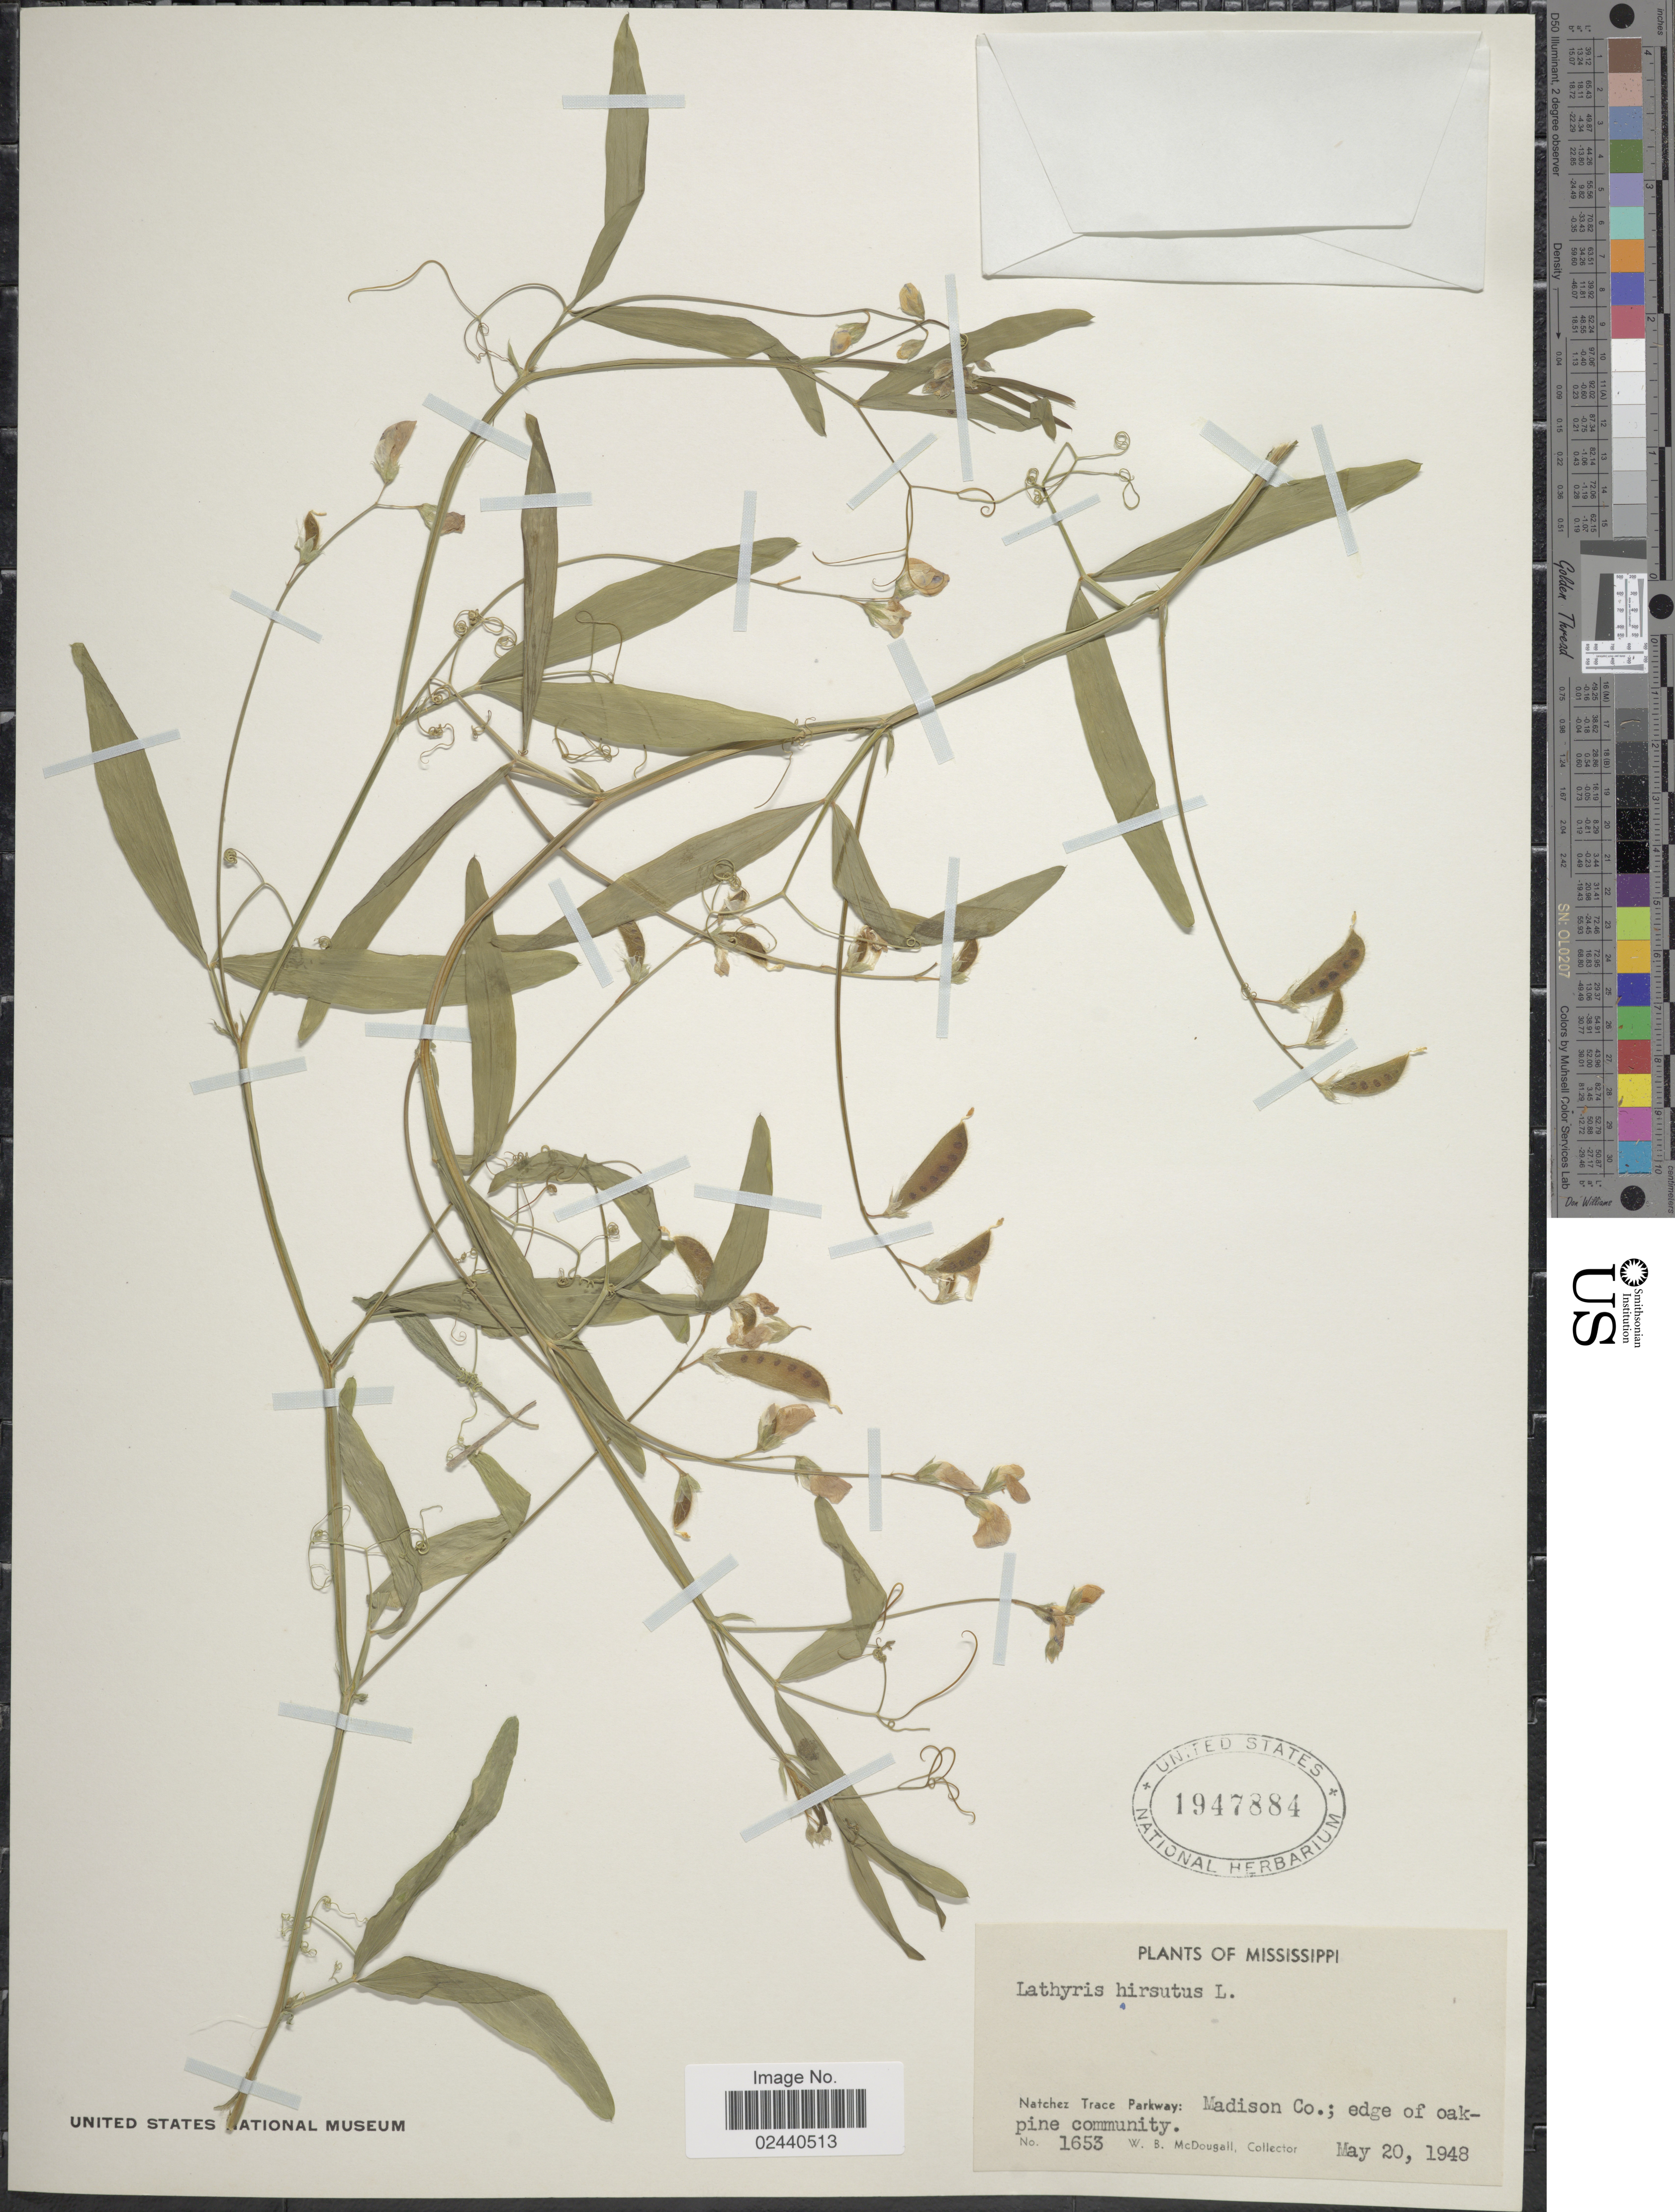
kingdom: Plantae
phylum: Tracheophyta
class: Magnoliopsida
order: Fabales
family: Fabaceae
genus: Lathyrus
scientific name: Lathyrus hirsutus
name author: L.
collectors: W. B. McDougall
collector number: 1653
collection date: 1948-05-20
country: United States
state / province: Mississippi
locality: Natchez Trace Parkway: Madison Co.; edge of oakpine community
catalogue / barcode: US 1947884